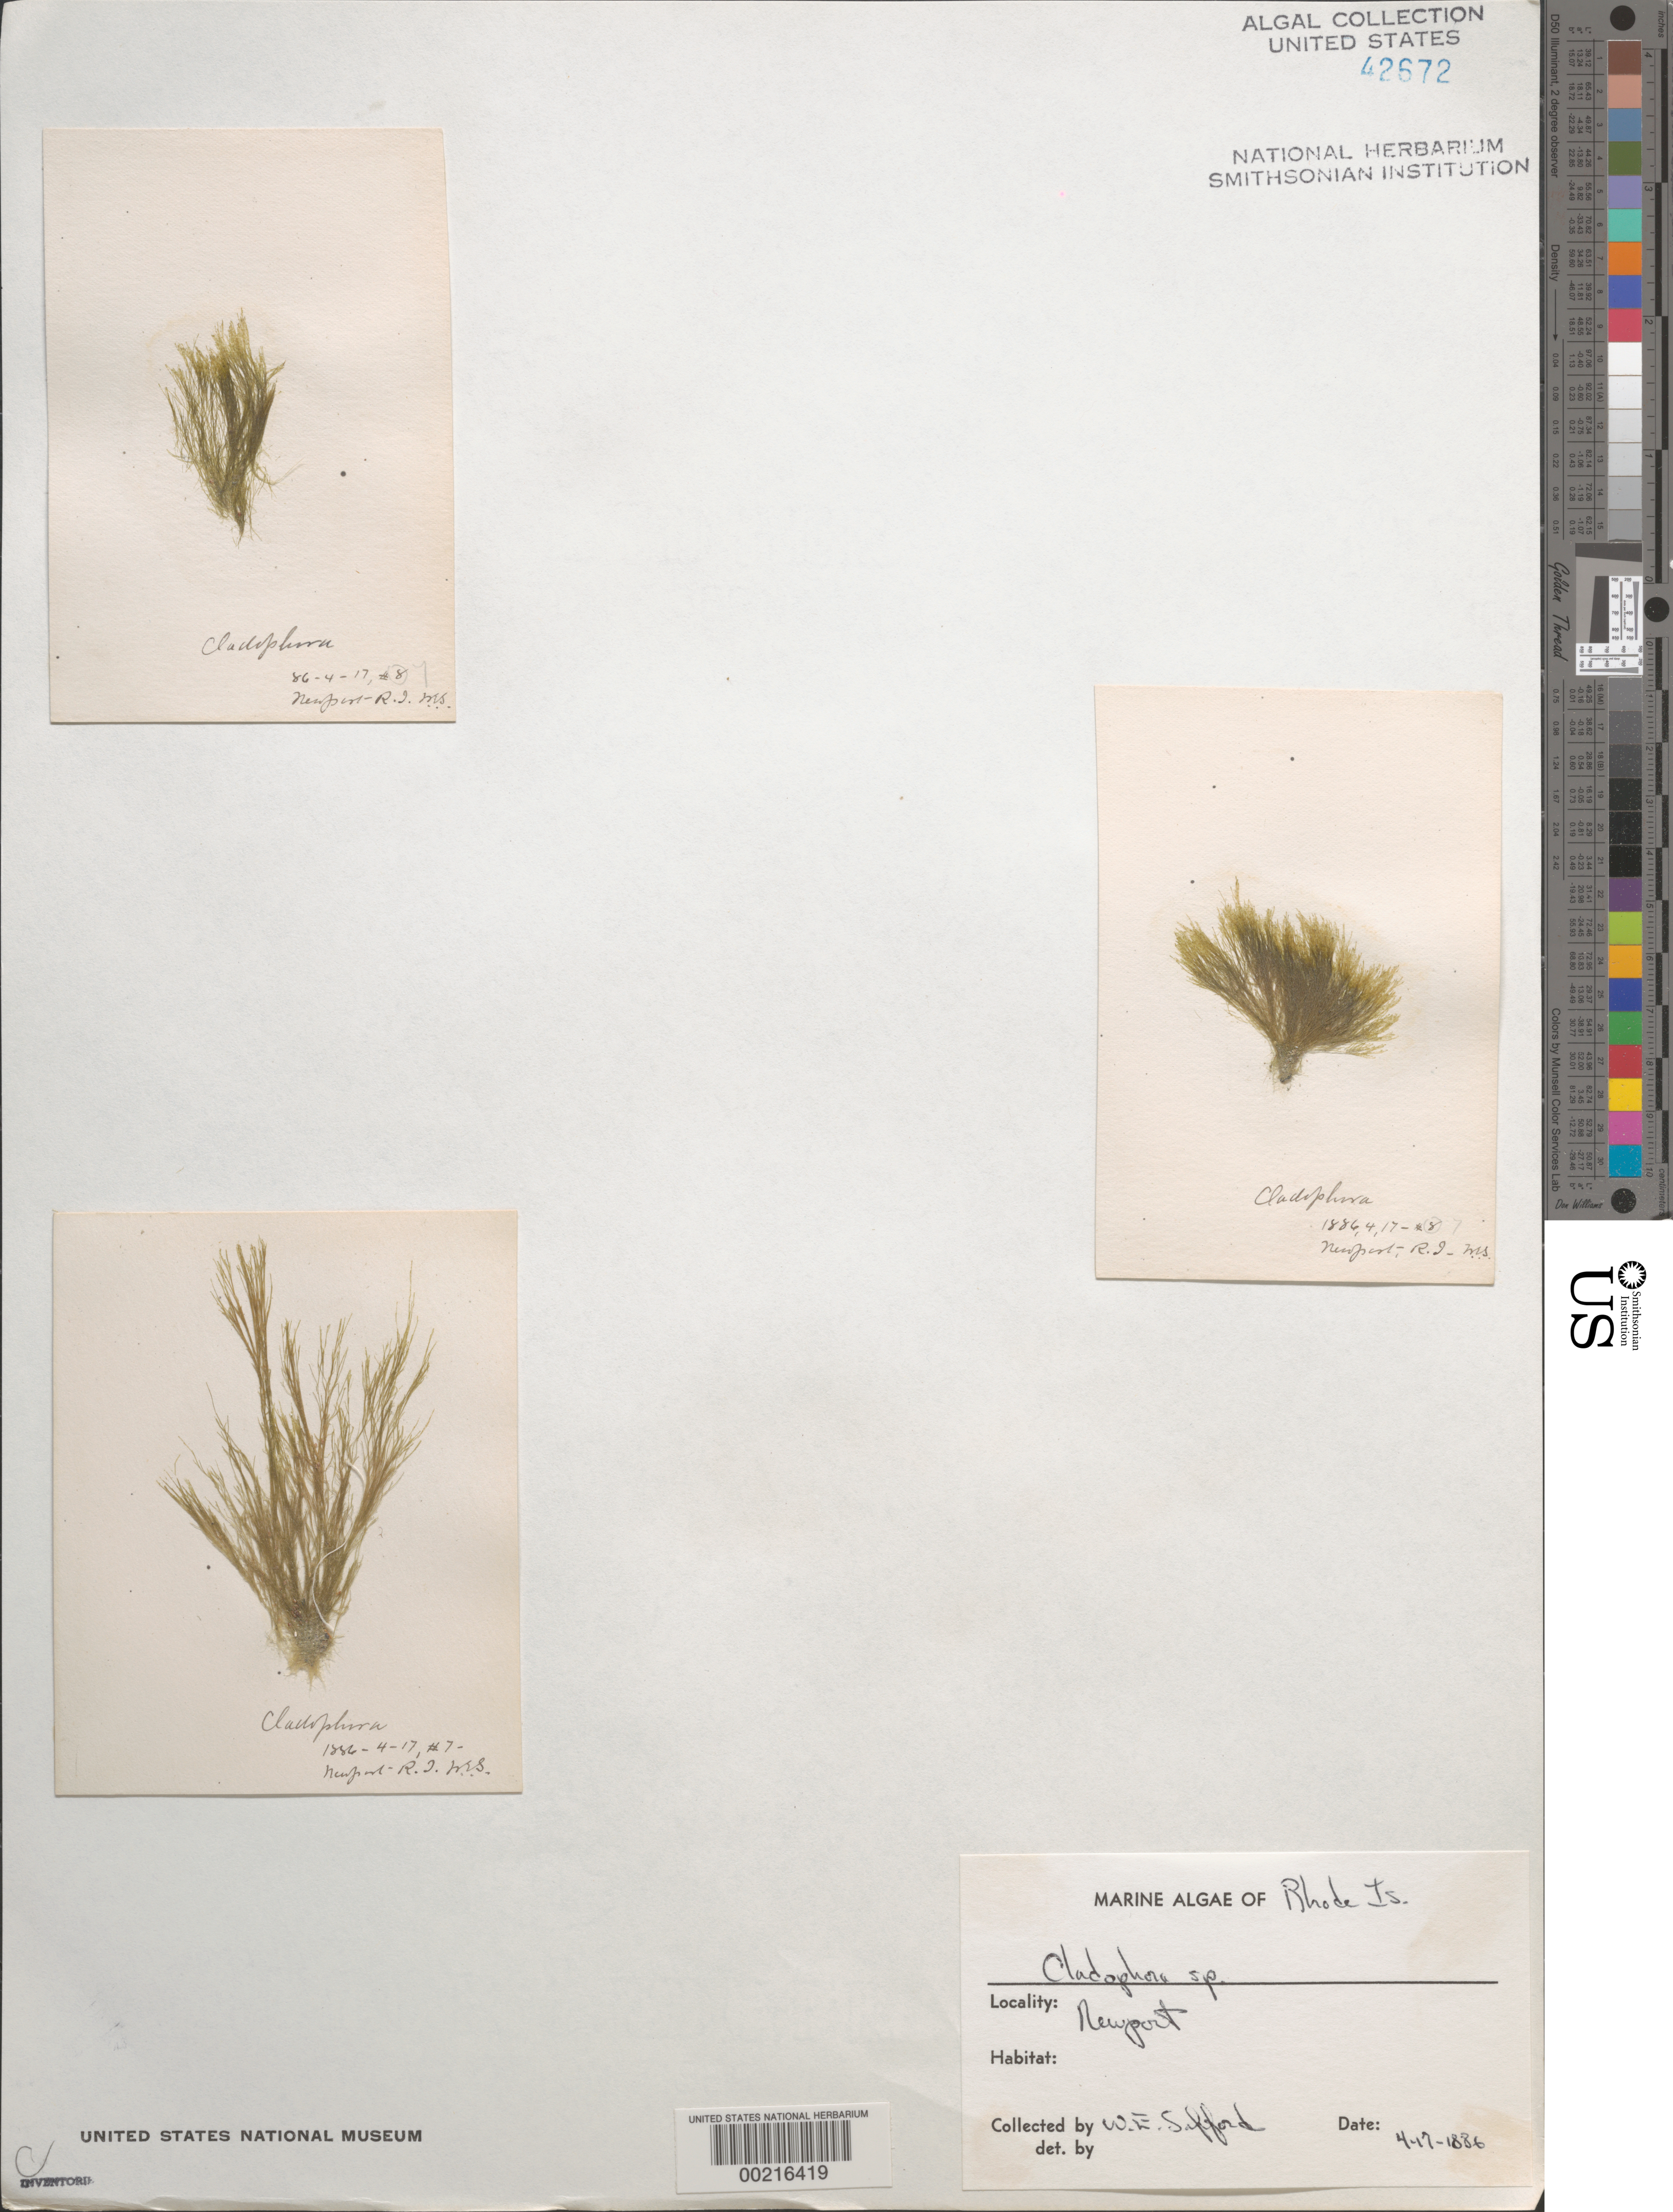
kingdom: Plantae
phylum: Chlorophyta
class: Ulvophyceae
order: Cladophorales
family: Cladophoraceae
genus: Cladophora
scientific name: Cladophora sp.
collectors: W. E. Safford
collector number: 7 & 8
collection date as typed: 17 Apr 1886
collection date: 1886-04-17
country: United States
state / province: Rhode Island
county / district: Newport County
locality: Newport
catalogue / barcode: US 42672